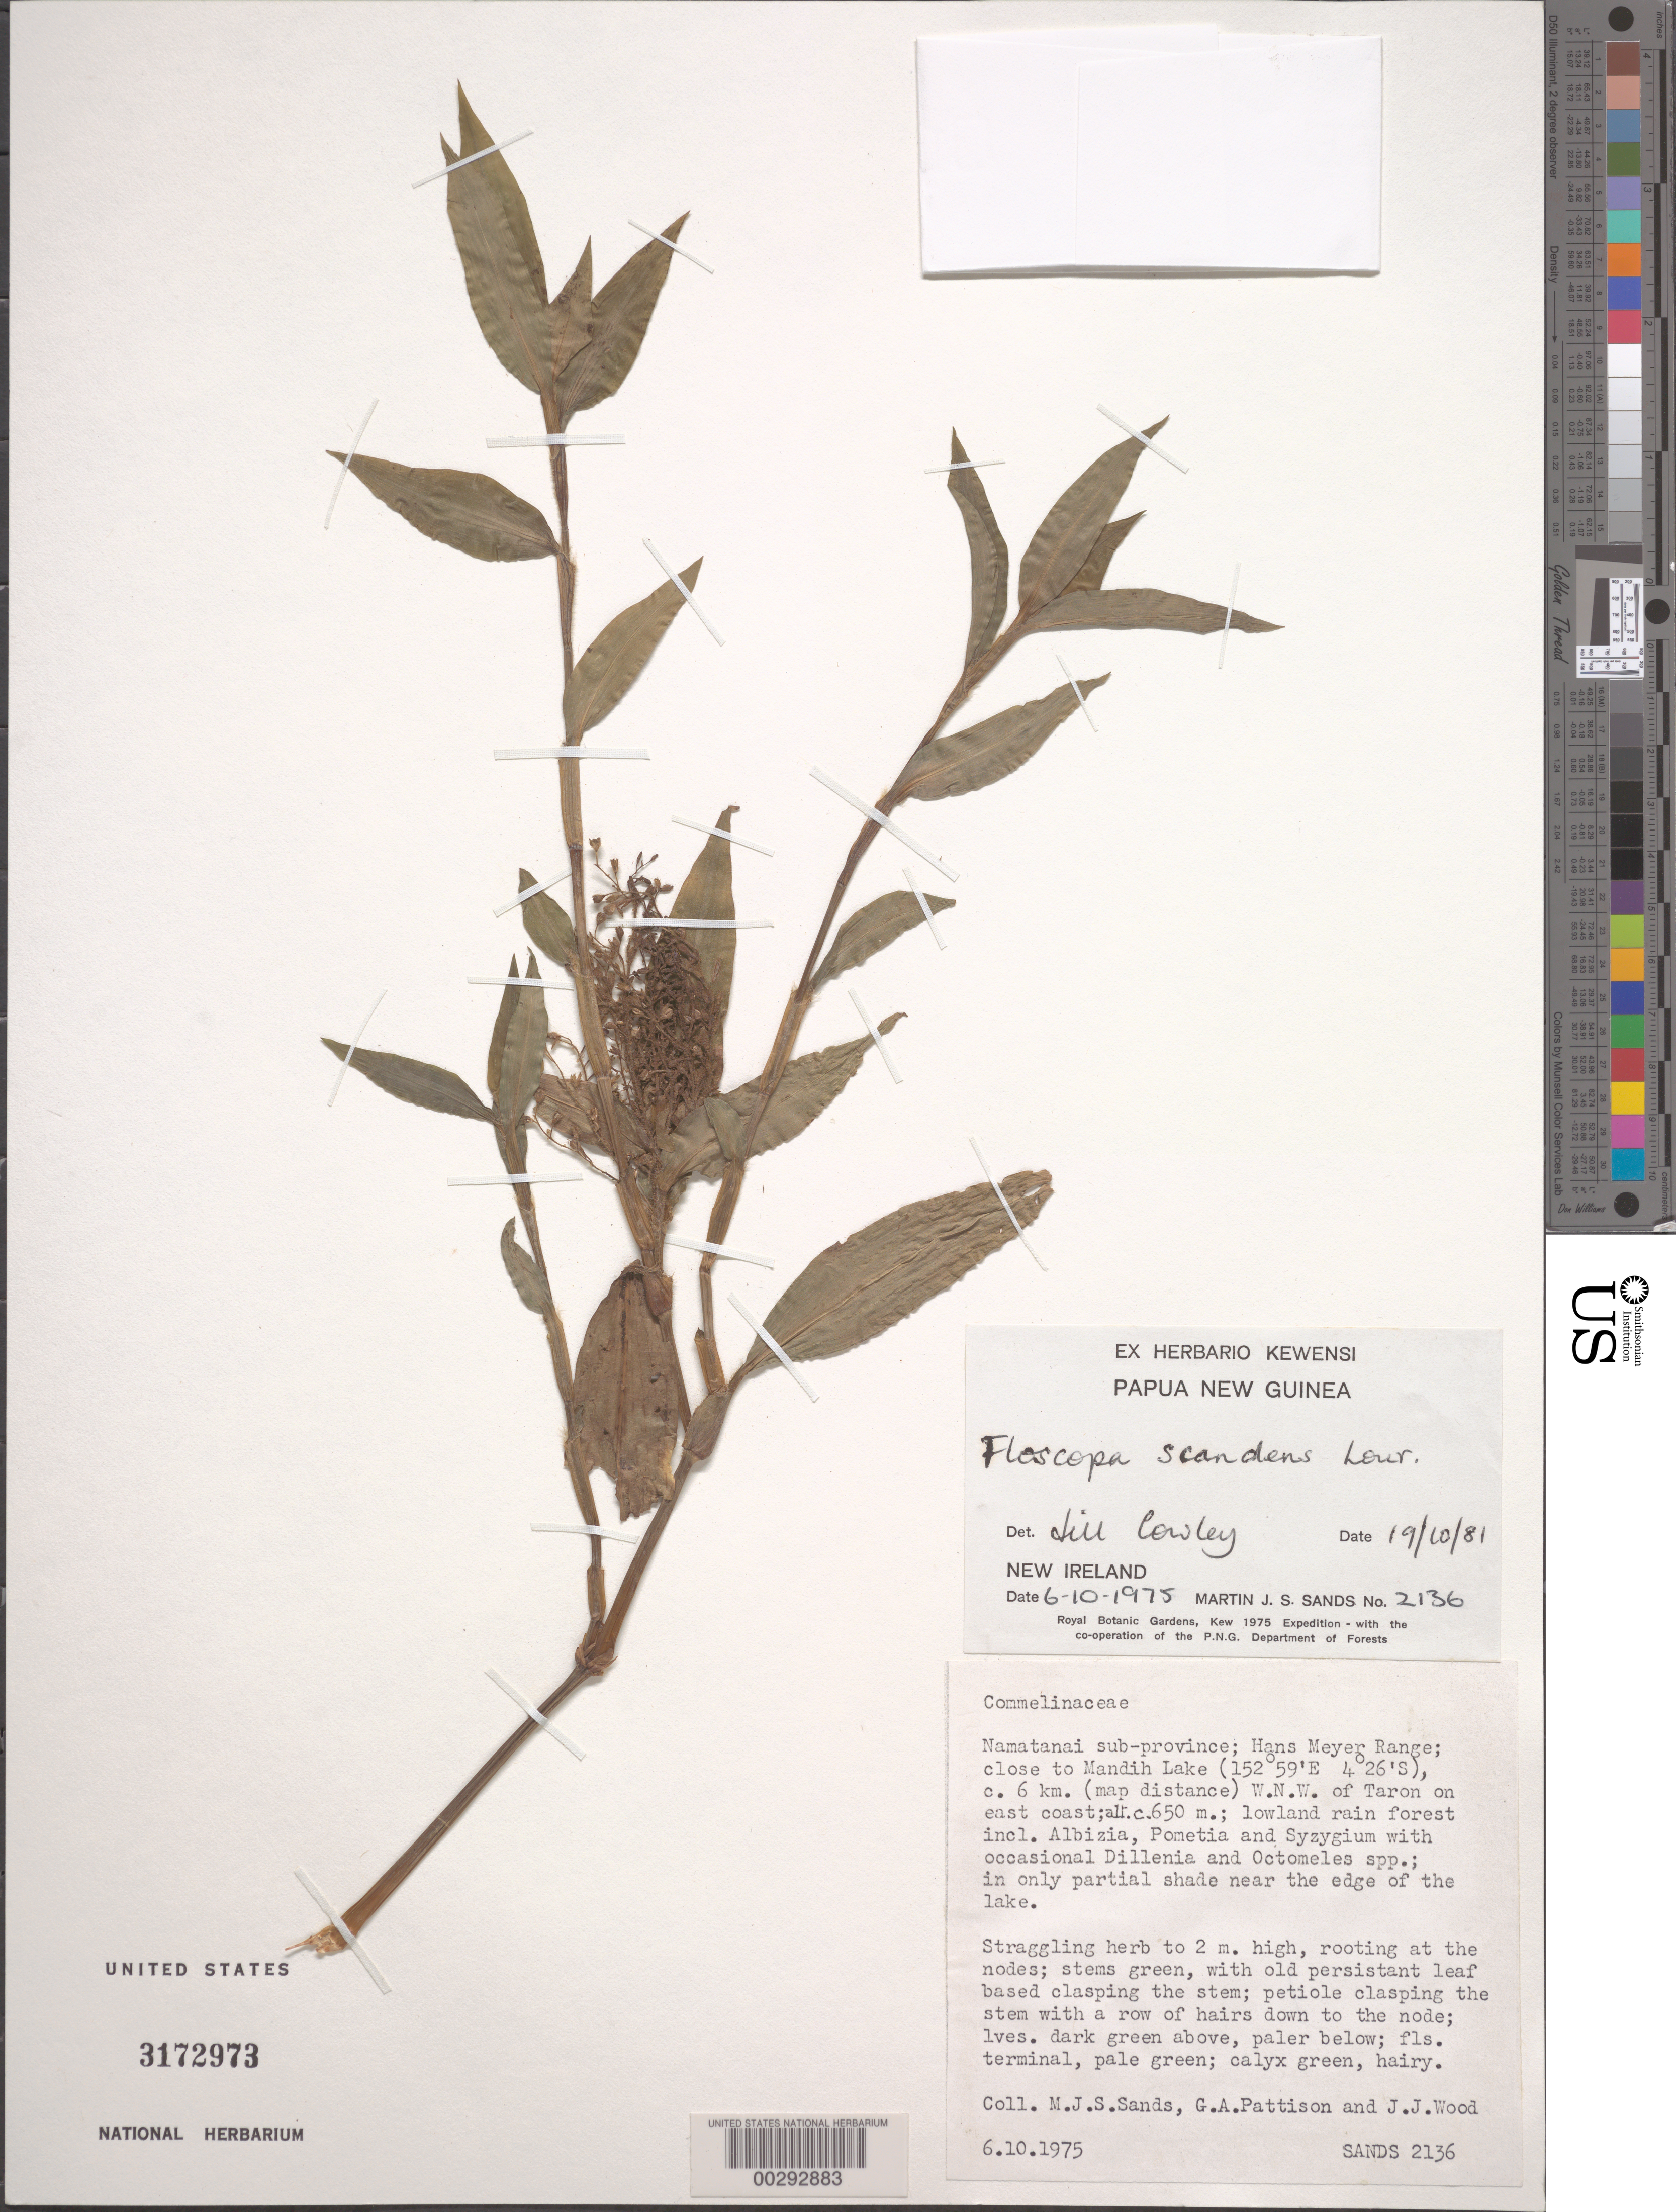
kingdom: Plantae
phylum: Tracheophyta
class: Liliopsida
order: Commelinales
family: Commelinaceae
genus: Floscopa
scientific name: Floscopa scandens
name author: Lour.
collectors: M. Sands, G. Pattison & J. Wood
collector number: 2136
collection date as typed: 06 Oct 1975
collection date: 1975-10-06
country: Papua New Guinea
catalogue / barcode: US 3172973